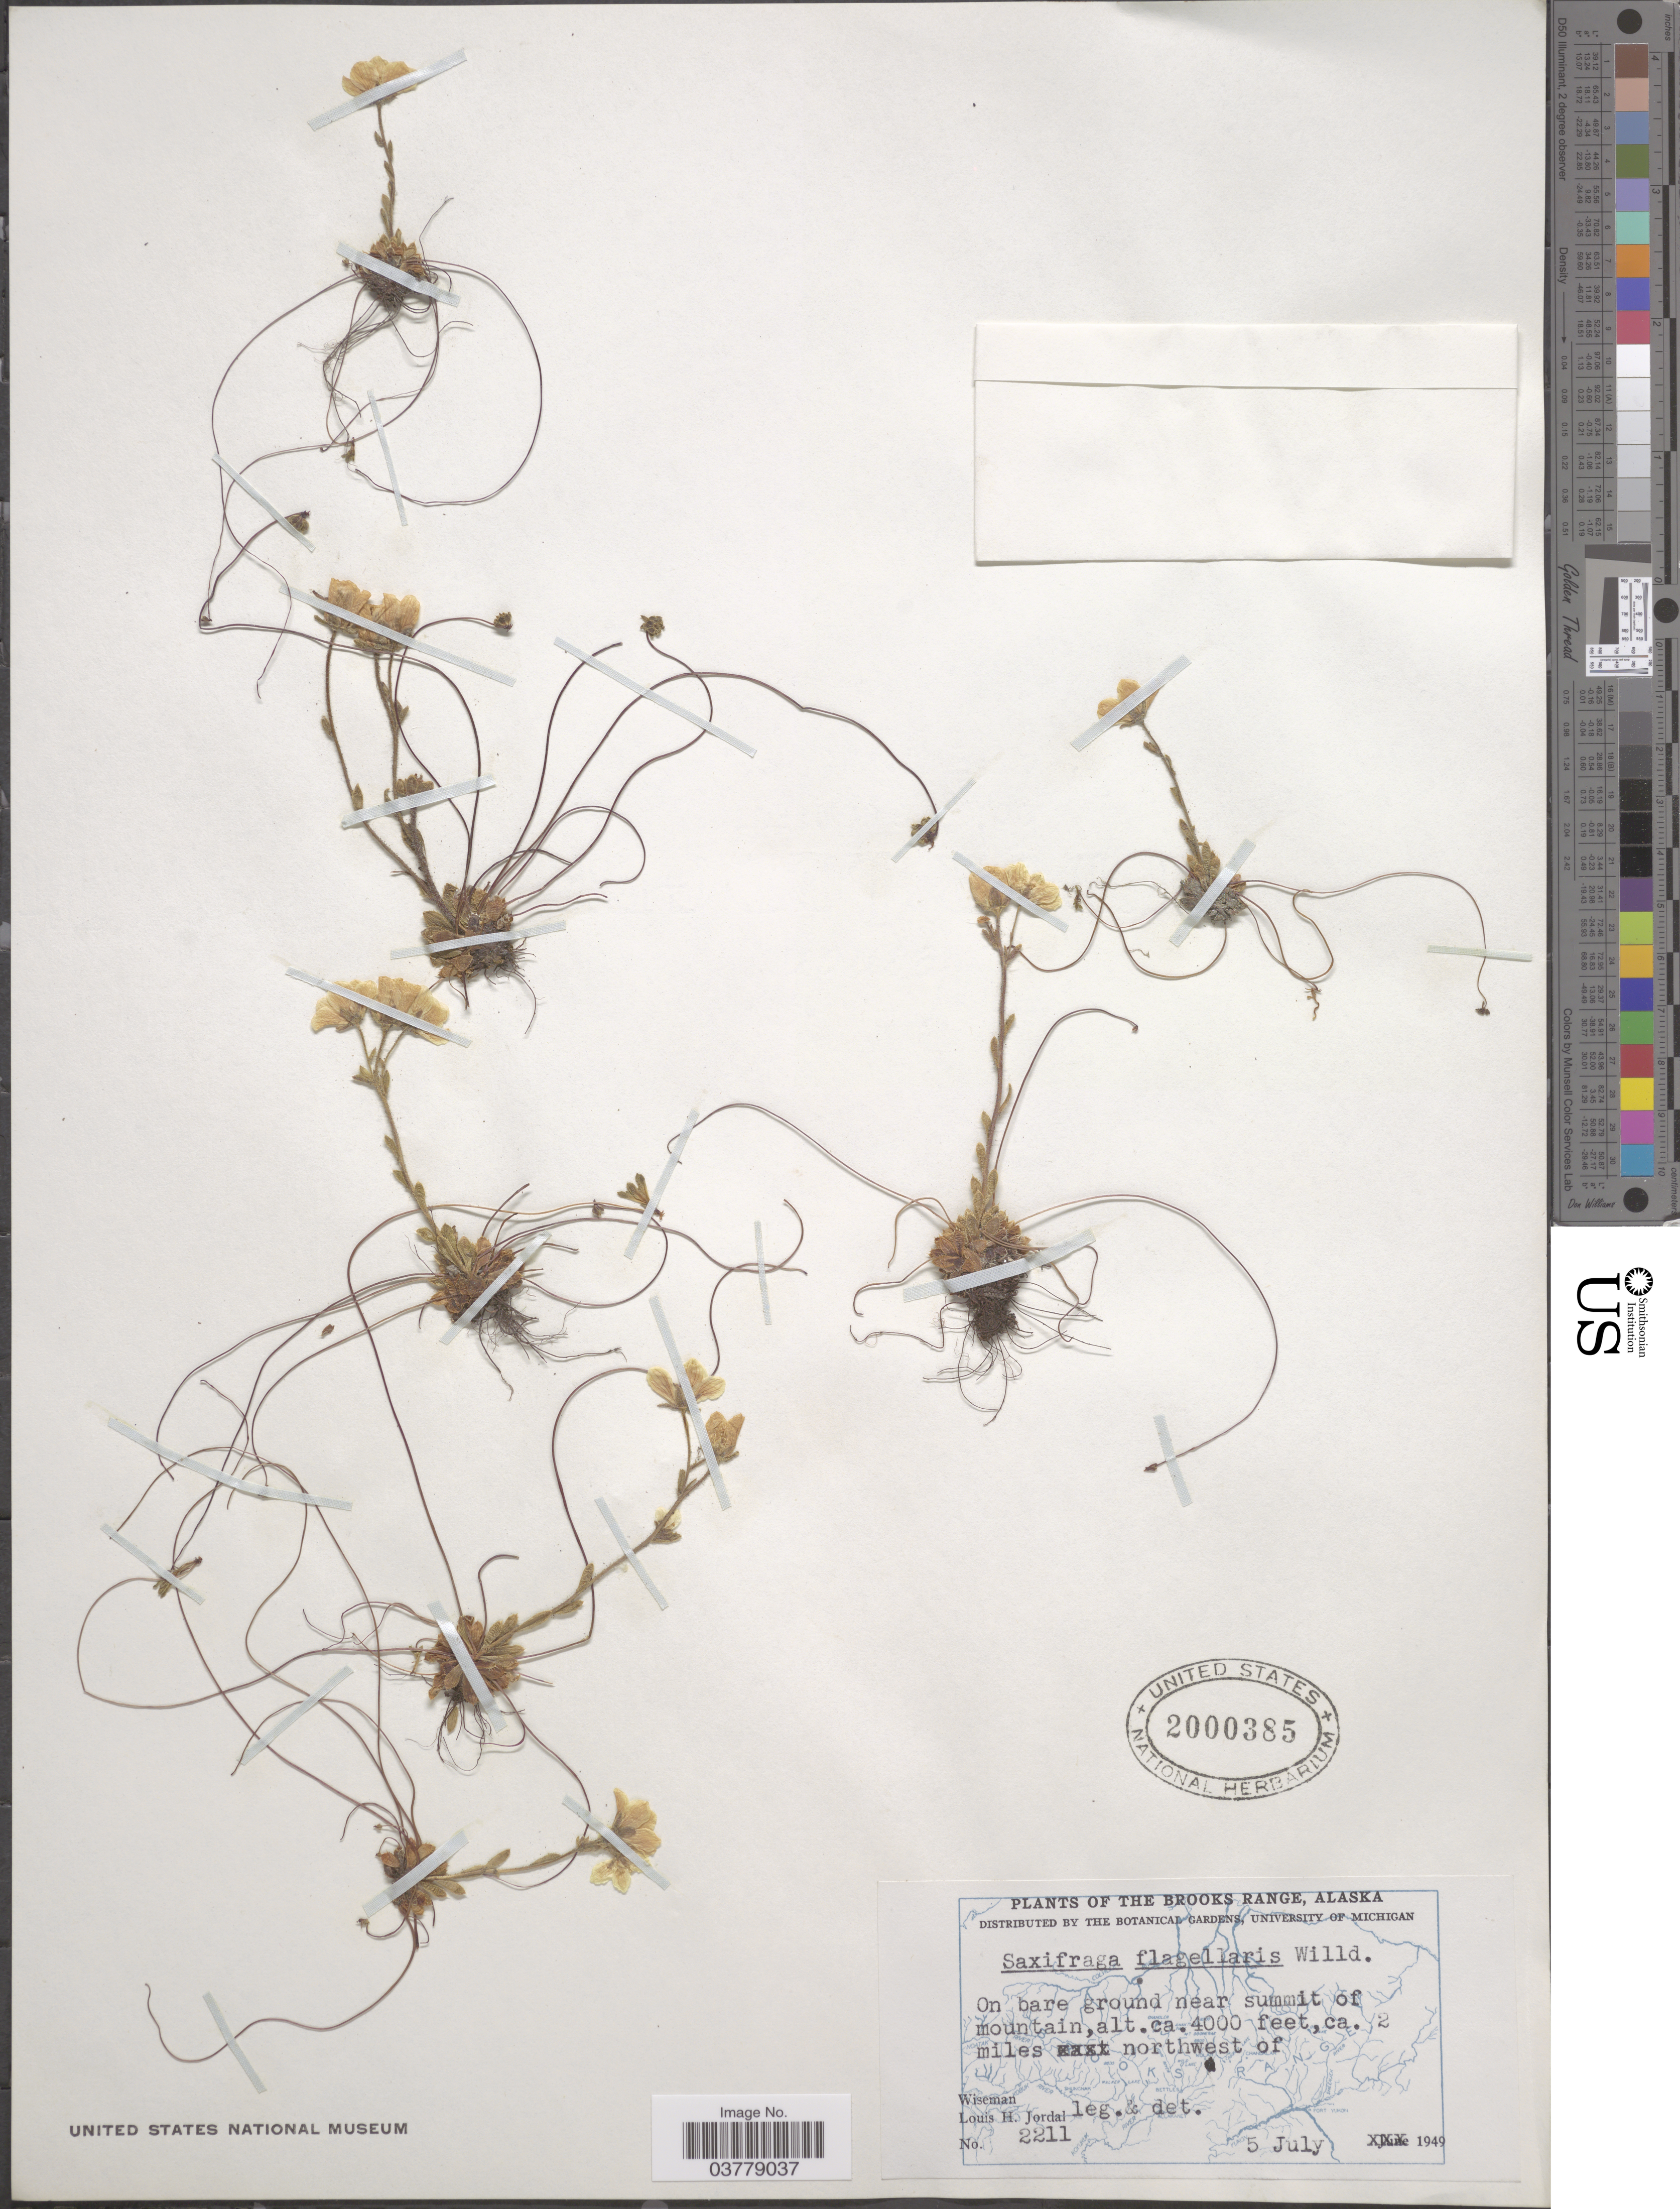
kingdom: Plantae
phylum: Tracheophyta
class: Magnoliopsida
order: Saxifragales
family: Saxifragaceae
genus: Saxifraga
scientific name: Saxifraga flagellaris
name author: Willd. ex Sternb.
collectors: L. Jordal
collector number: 2211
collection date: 1949-07-05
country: United States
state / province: Alaska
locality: The Brooks Range. Ca. 2 miles northwest of Wiseman.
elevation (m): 1219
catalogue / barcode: US 2000385